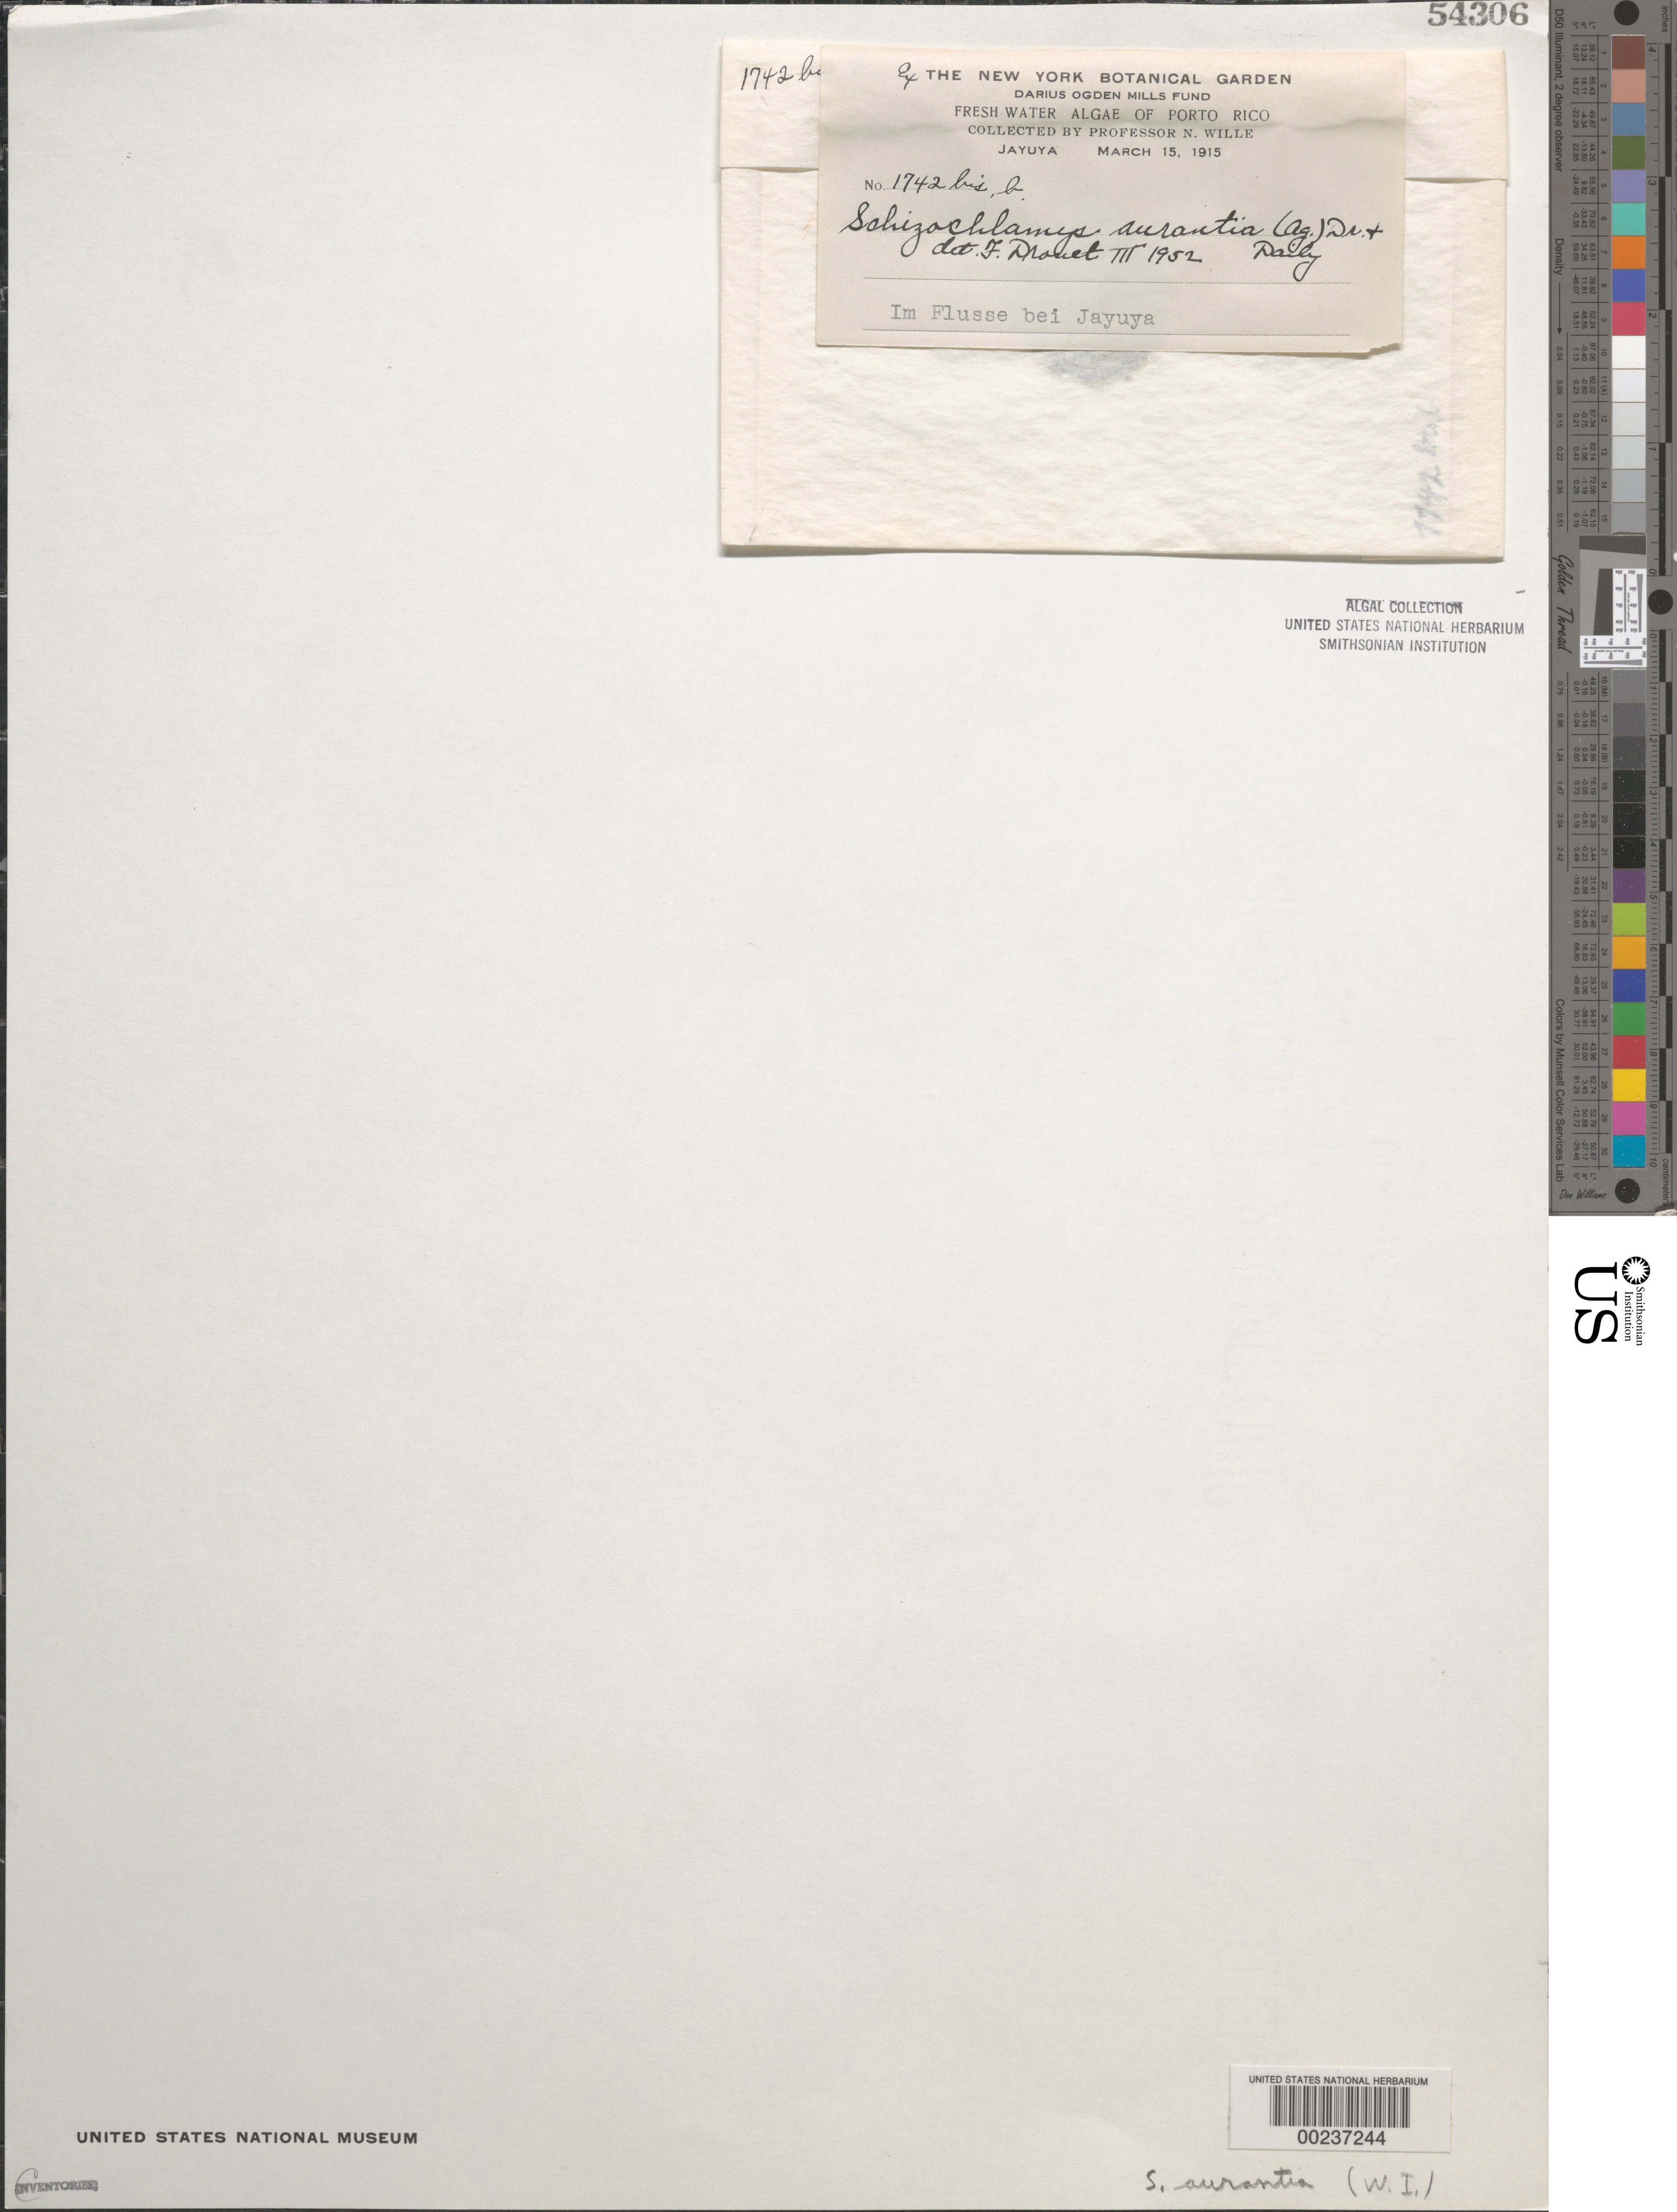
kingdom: Plantae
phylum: Chlorophyta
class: Chlorophyceae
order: Chaetopeltidales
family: Chaetopeltidaceae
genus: Schizochlamys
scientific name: Schizochlamys aurantica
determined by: Drouet, F. E.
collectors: N. Wille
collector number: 1742 bis B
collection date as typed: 15 Mar 1915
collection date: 1915-03-15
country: Puerto Rico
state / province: Jayuya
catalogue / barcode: US 54306